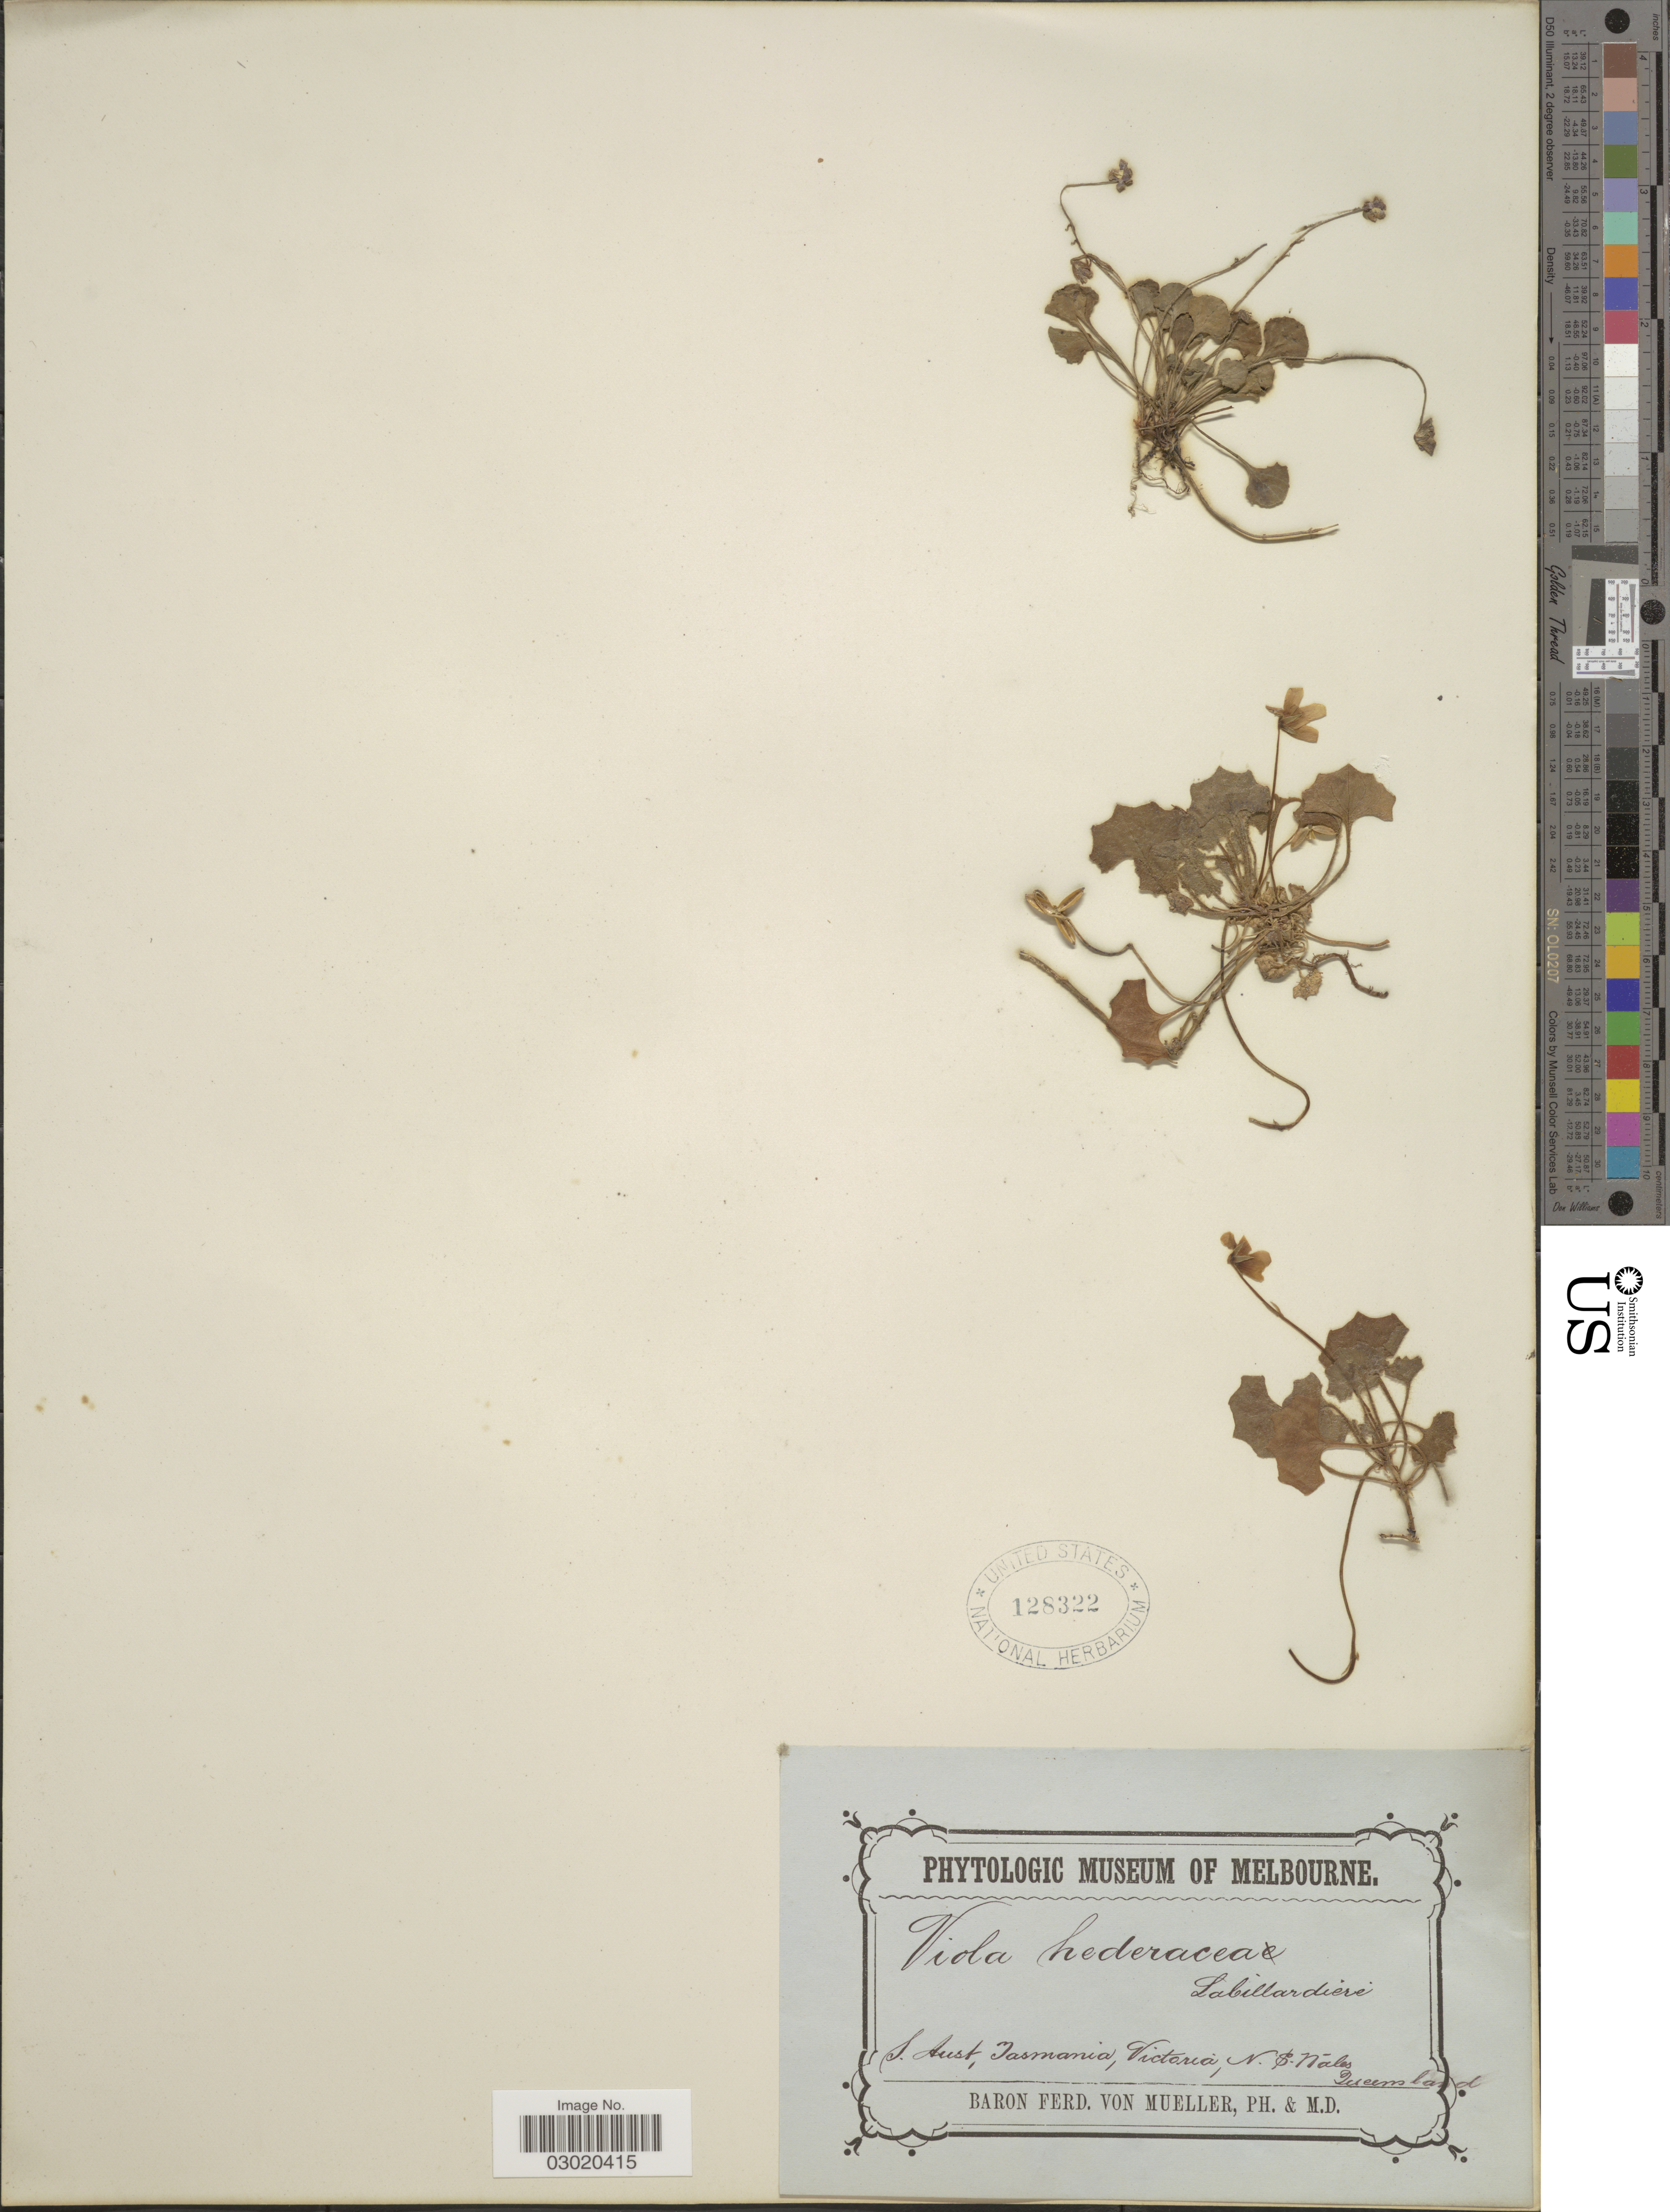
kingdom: Plantae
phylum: Tracheophyta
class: Magnoliopsida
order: Malpighiales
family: Violaceae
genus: Viola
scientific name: Viola hederacea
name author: Labill.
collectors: F. Mueller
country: Australia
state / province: Victoria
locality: S. Aust., Tasmania, Victoria, N.S. Wales. Queensland.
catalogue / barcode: US 128322